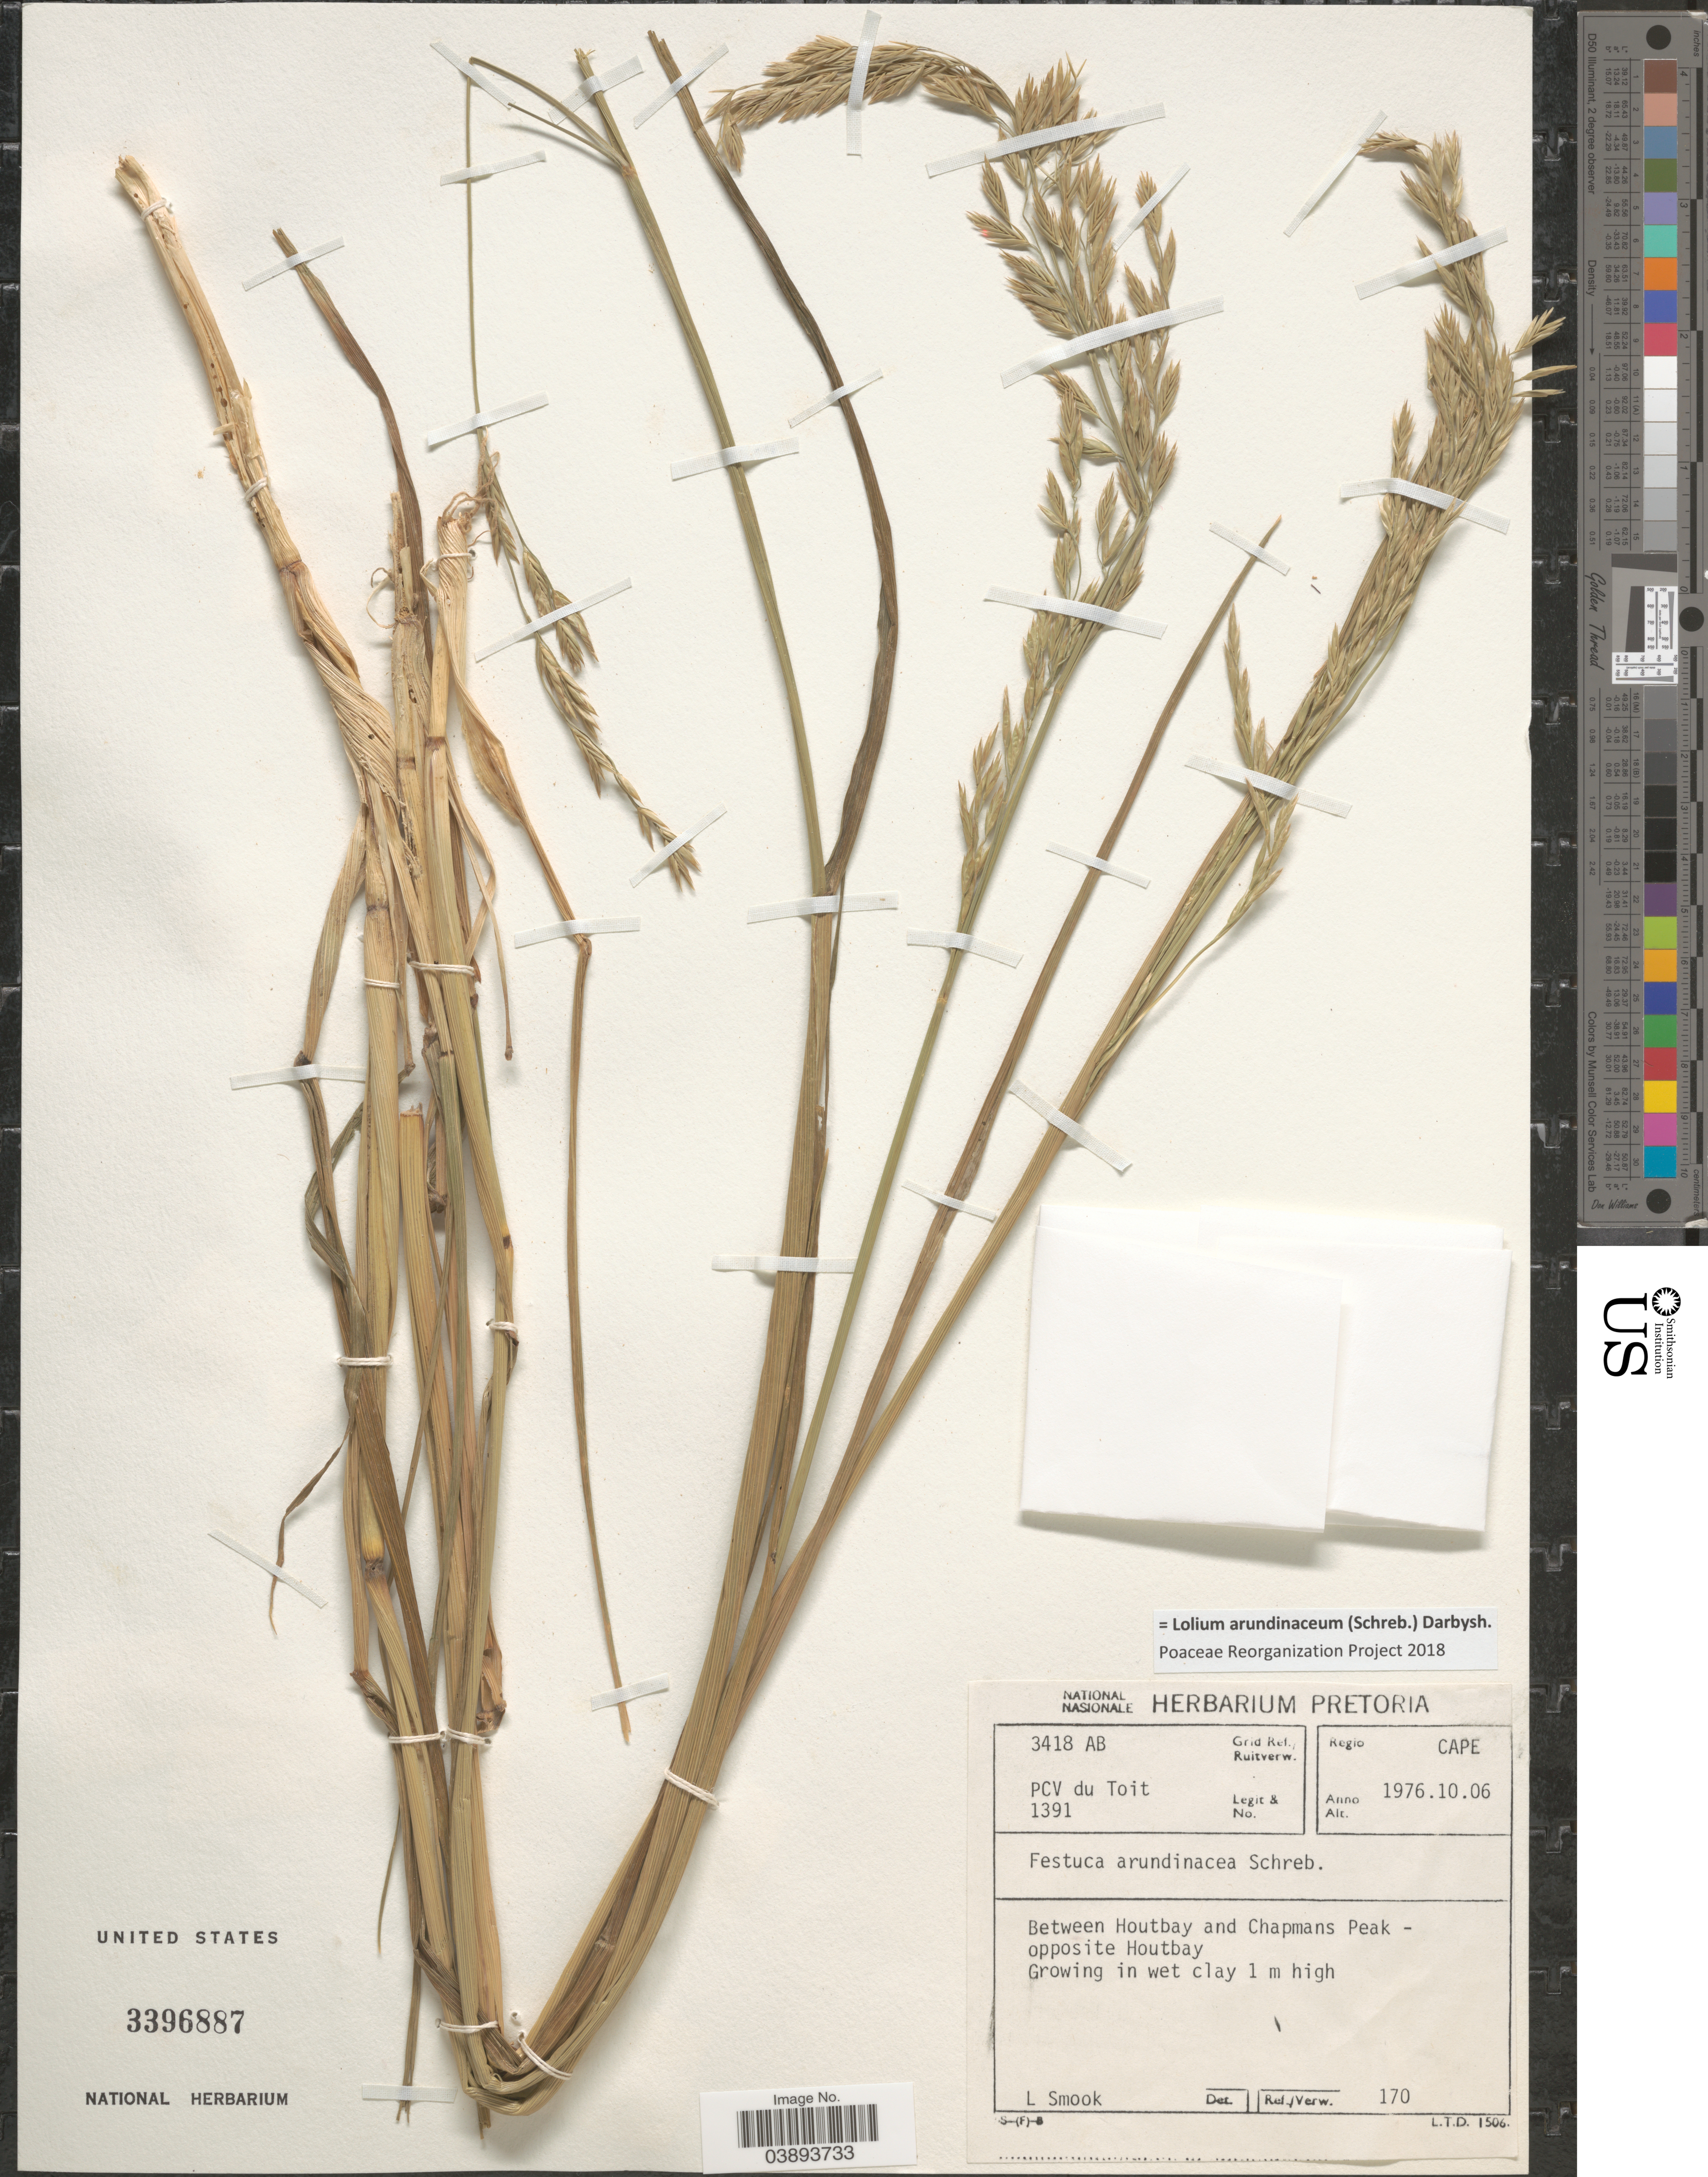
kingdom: Plantae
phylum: Tracheophyta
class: Liliopsida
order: Poales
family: Poaceae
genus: Lolium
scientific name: Lolium arundinaceum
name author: (Schreb.) Darbysh.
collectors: P. Du Toit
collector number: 1391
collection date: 1976-10-06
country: South Africa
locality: Grid. Ref./Ruitverw. 3418 AB. Regio Cape. Between Houtbay and Chapmans Peak - opposite Houtbay.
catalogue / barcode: US 3396887